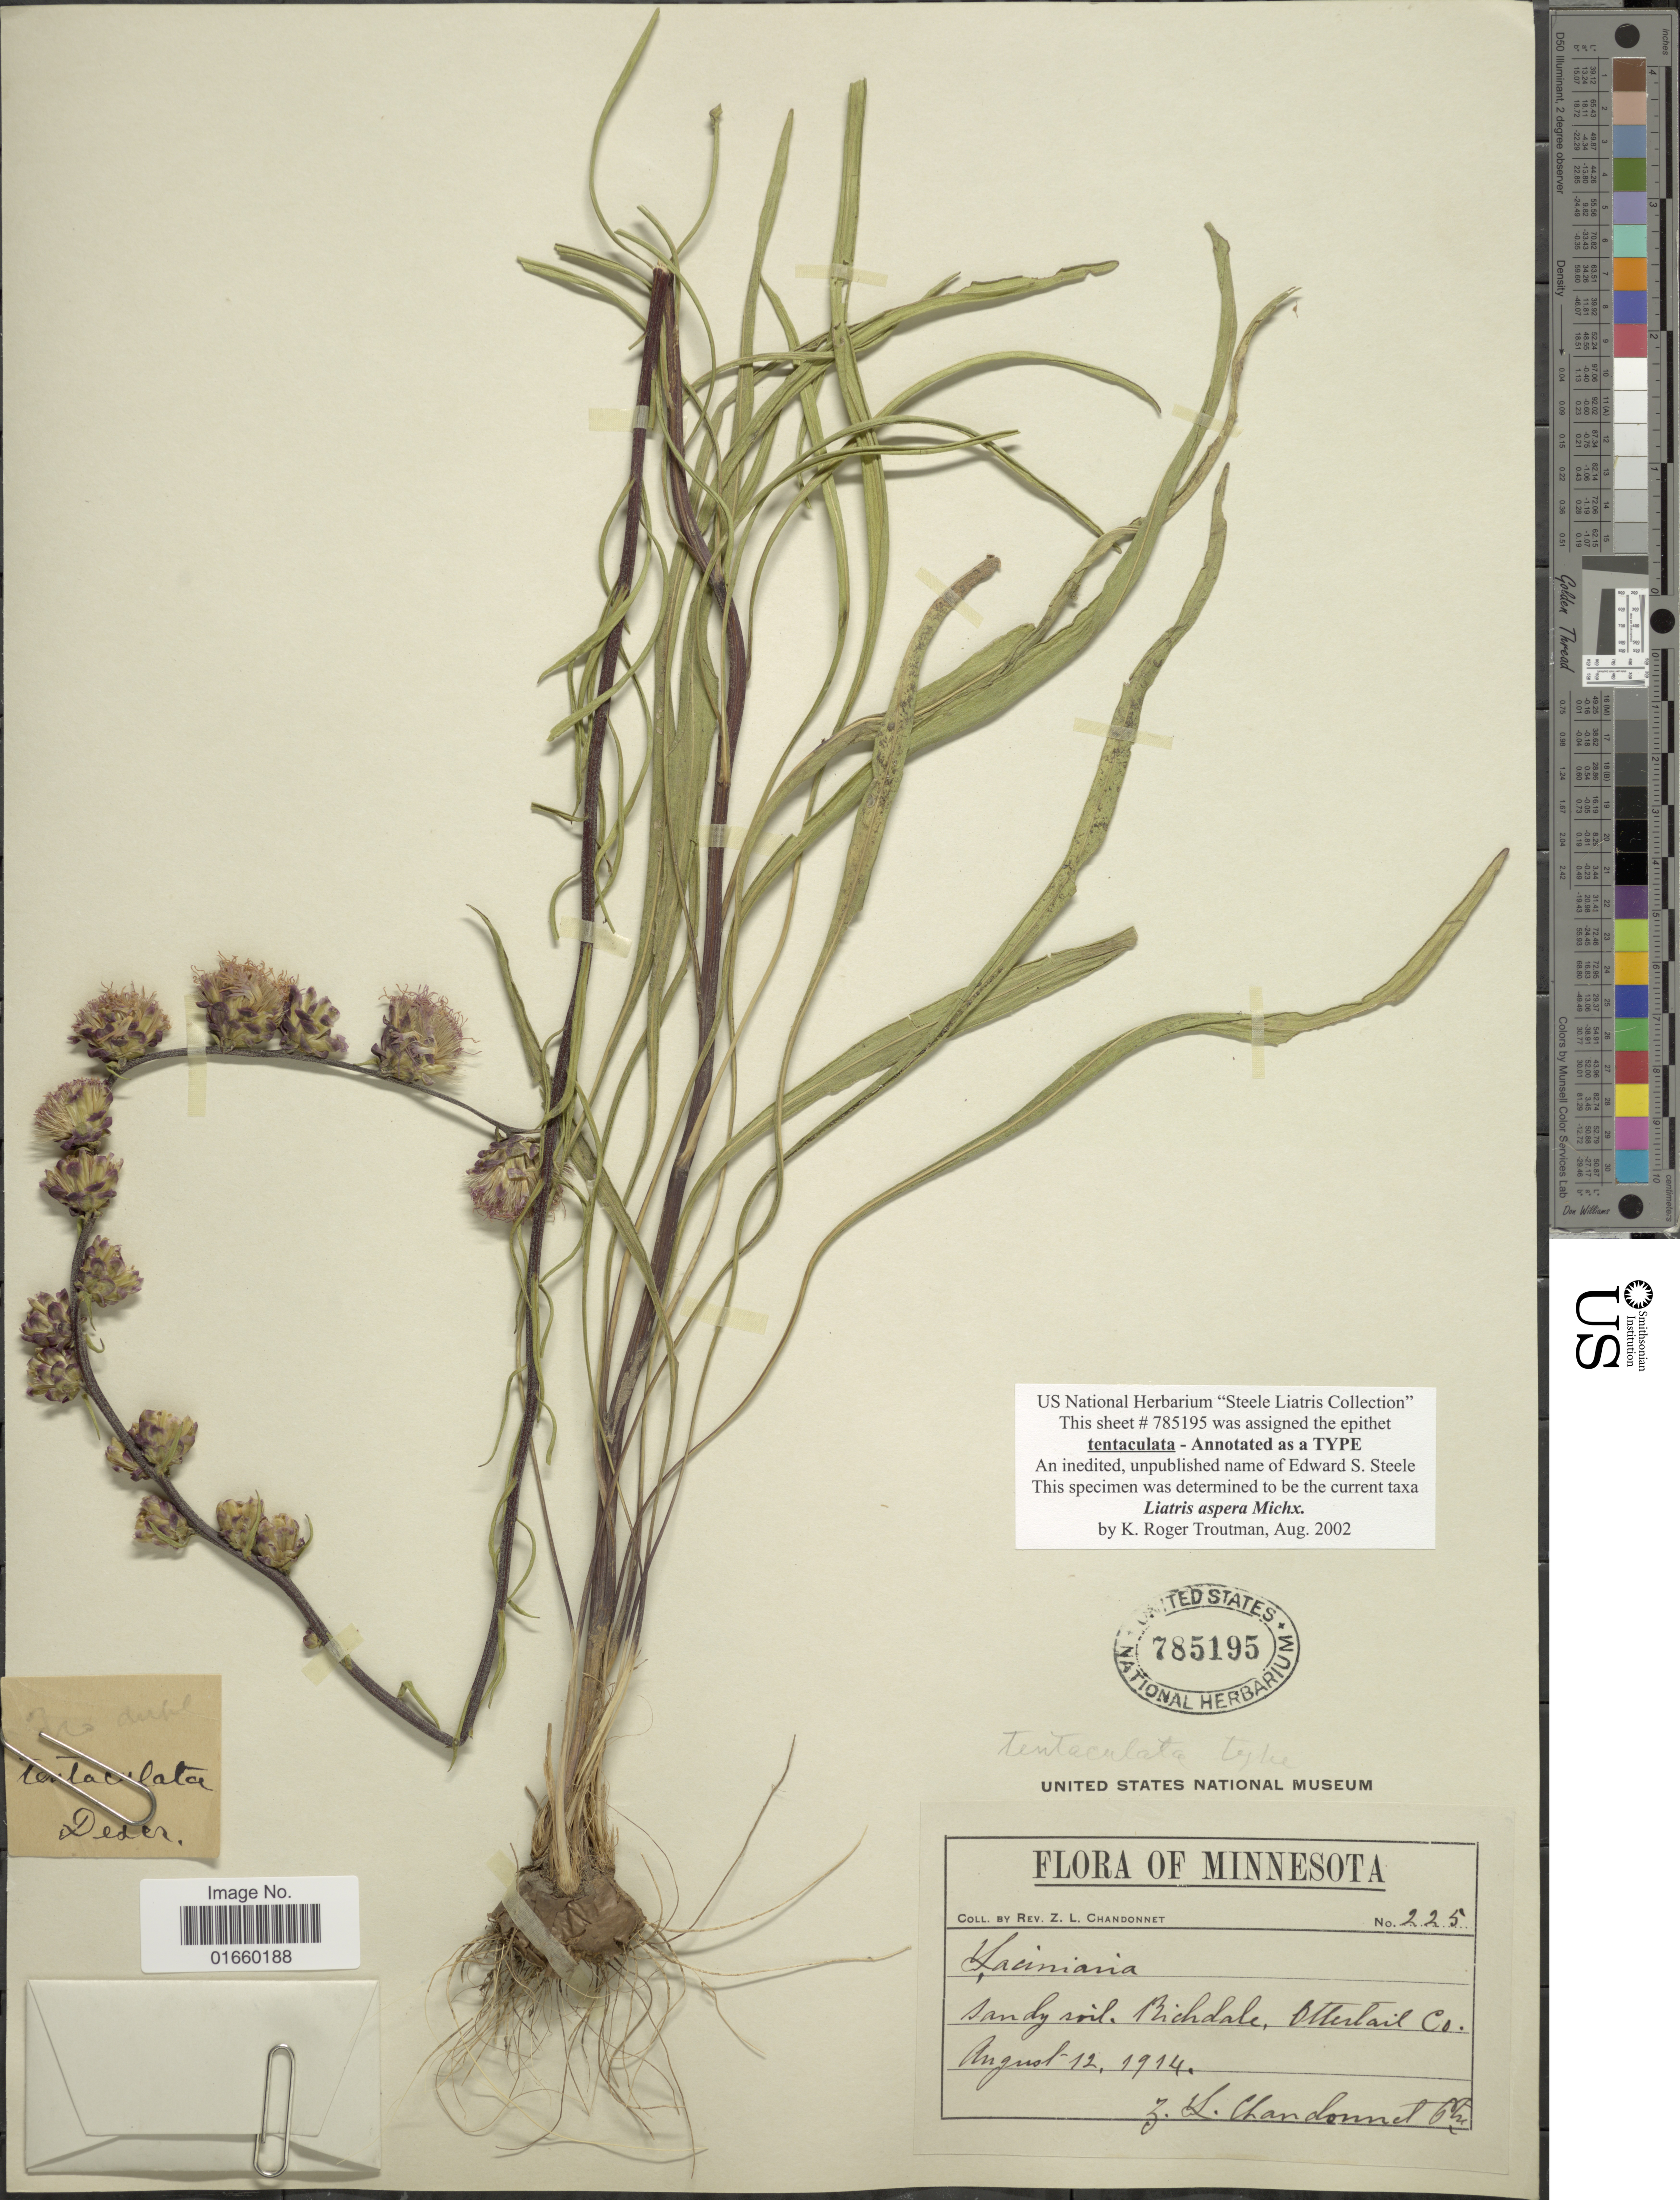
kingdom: Plantae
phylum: Tracheophyta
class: Magnoliopsida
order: Asterales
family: Asteraceae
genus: Liatris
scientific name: Liatris aspera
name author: Michx.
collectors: Z. Chandonnet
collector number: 225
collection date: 1914-08-12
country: United States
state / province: Minnesota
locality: Sandy soil, Richdale, Otter tail Co.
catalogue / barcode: US 785195